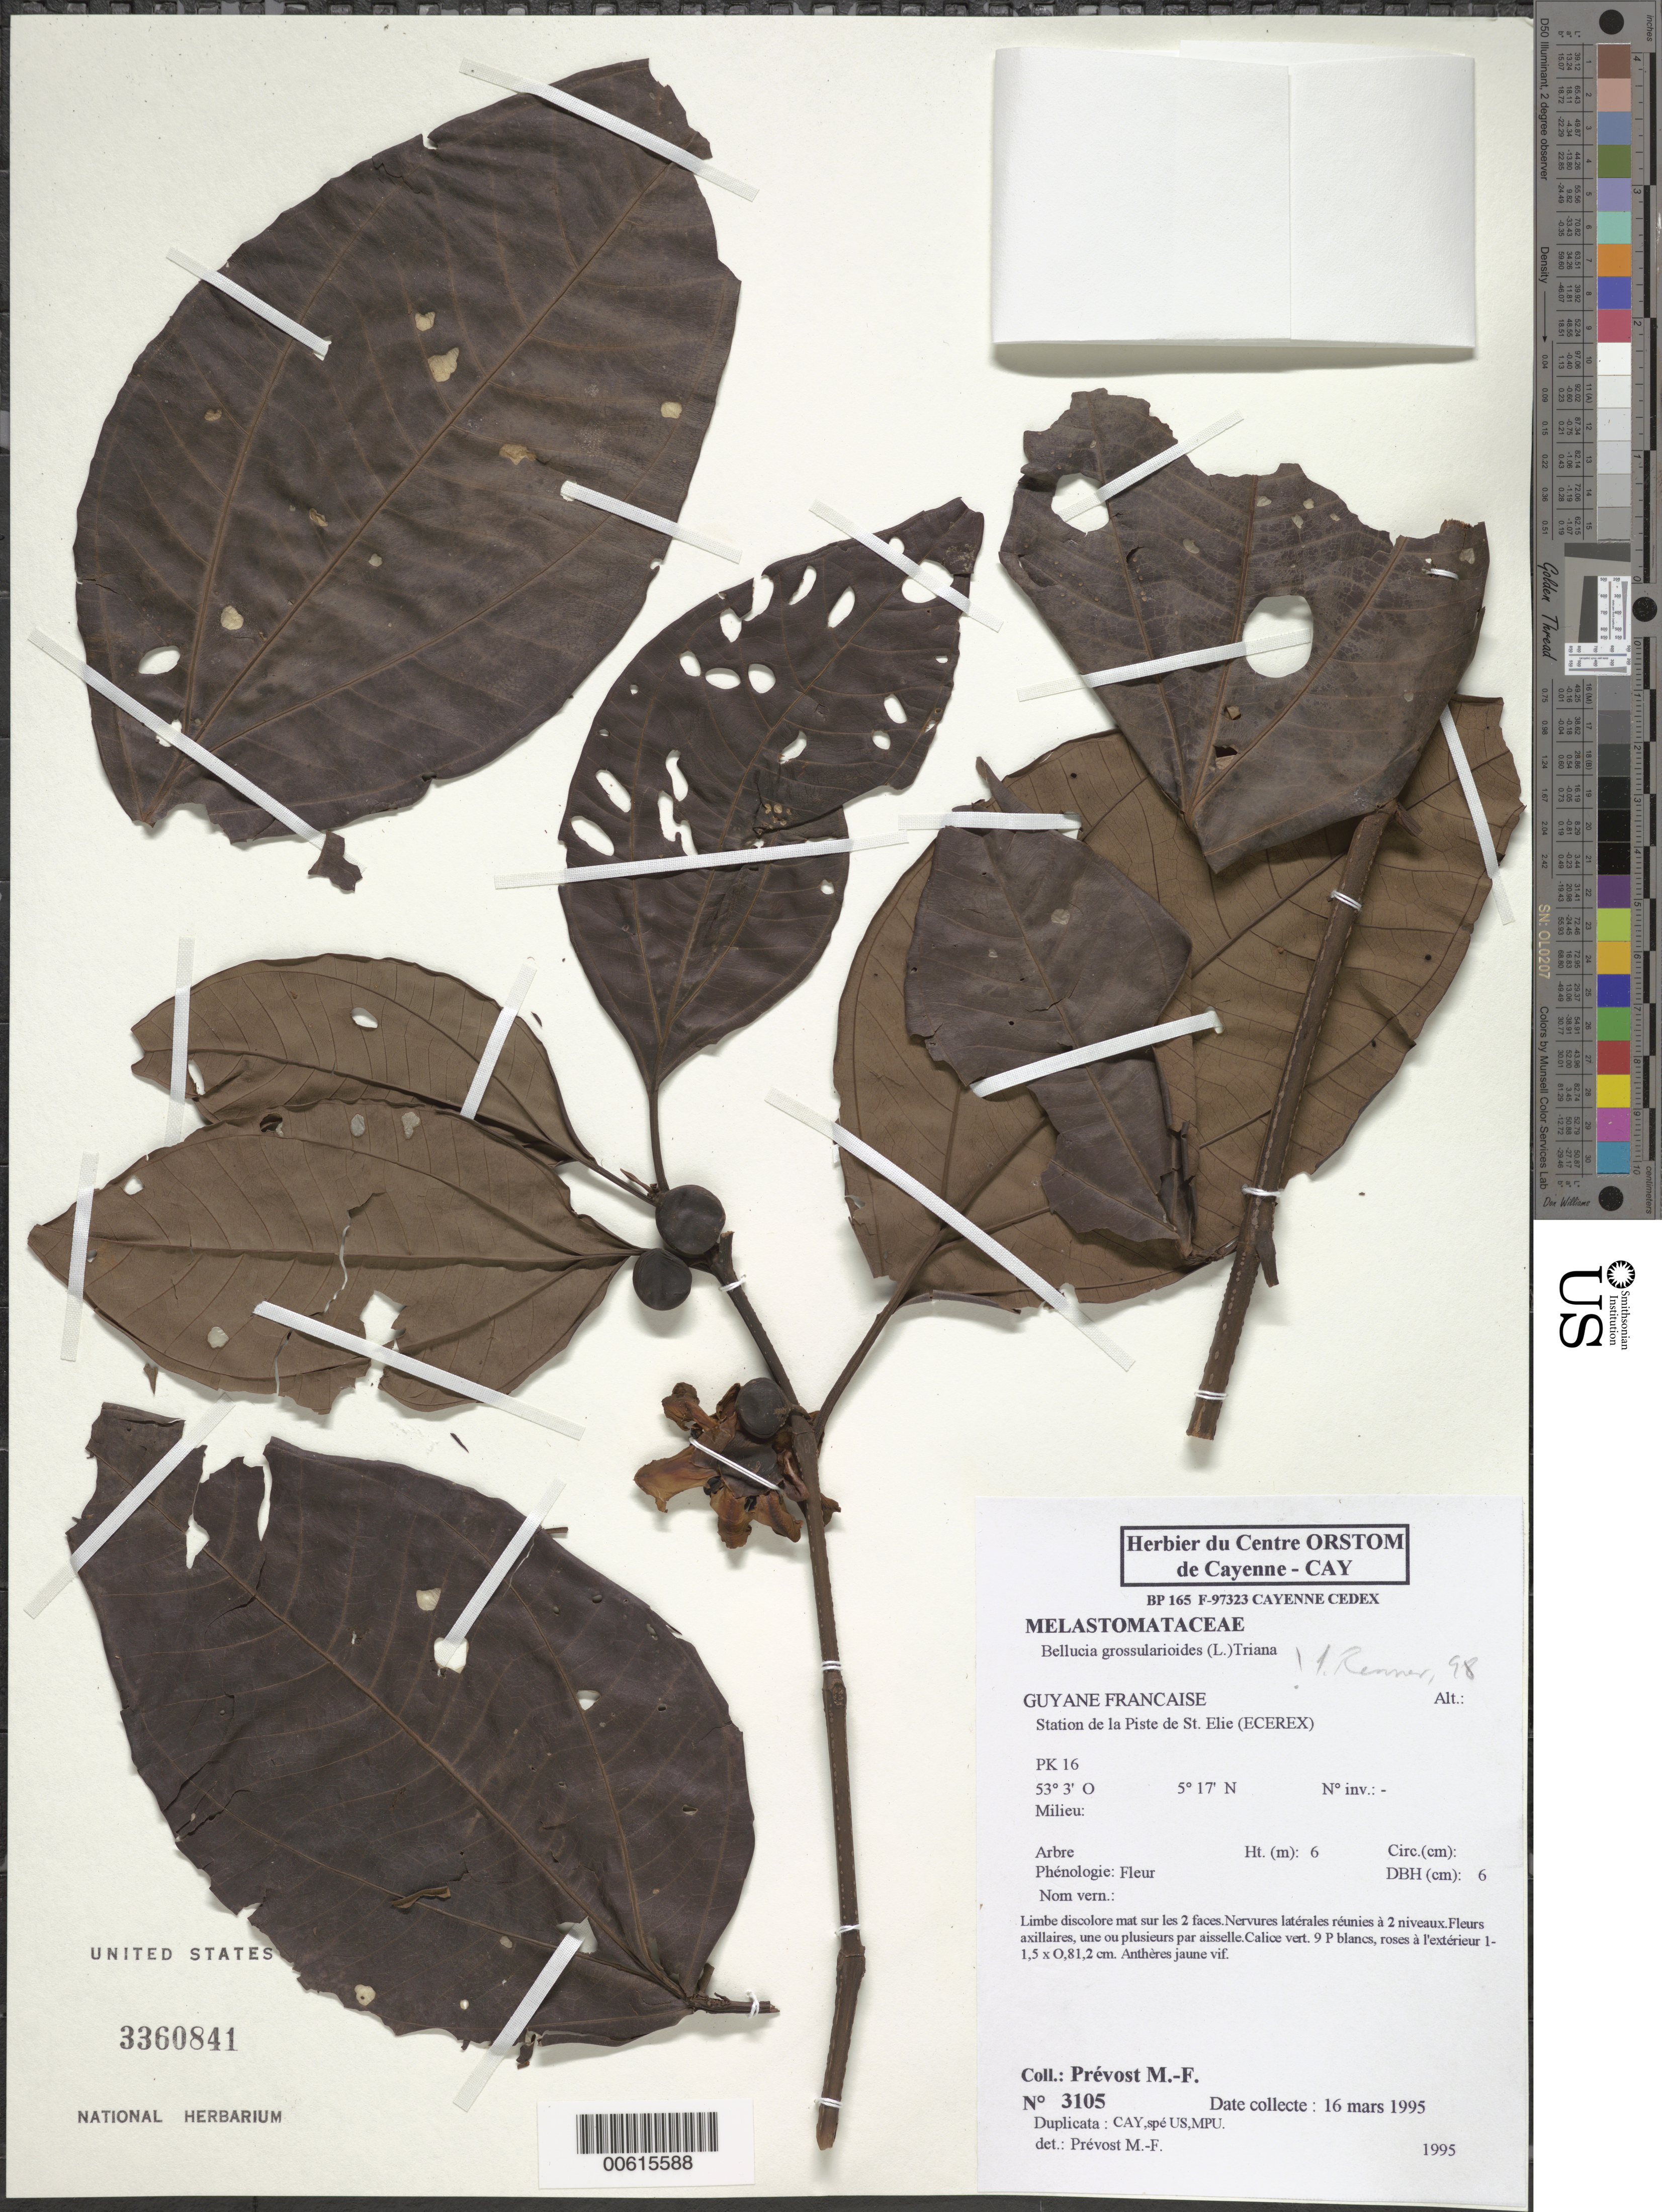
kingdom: Plantae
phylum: Tracheophyta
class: Magnoliopsida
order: Myrtales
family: Melastomataceae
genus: Bellucia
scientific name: Bellucia grossularioides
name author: (L.) Triana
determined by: Renner, S. S.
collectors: M.-F. Prévost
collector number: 3105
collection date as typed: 16-Mar-95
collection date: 1995-03-16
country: French Guiana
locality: Piste de Saint-Élie, Station ECEREX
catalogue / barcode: US 3360841